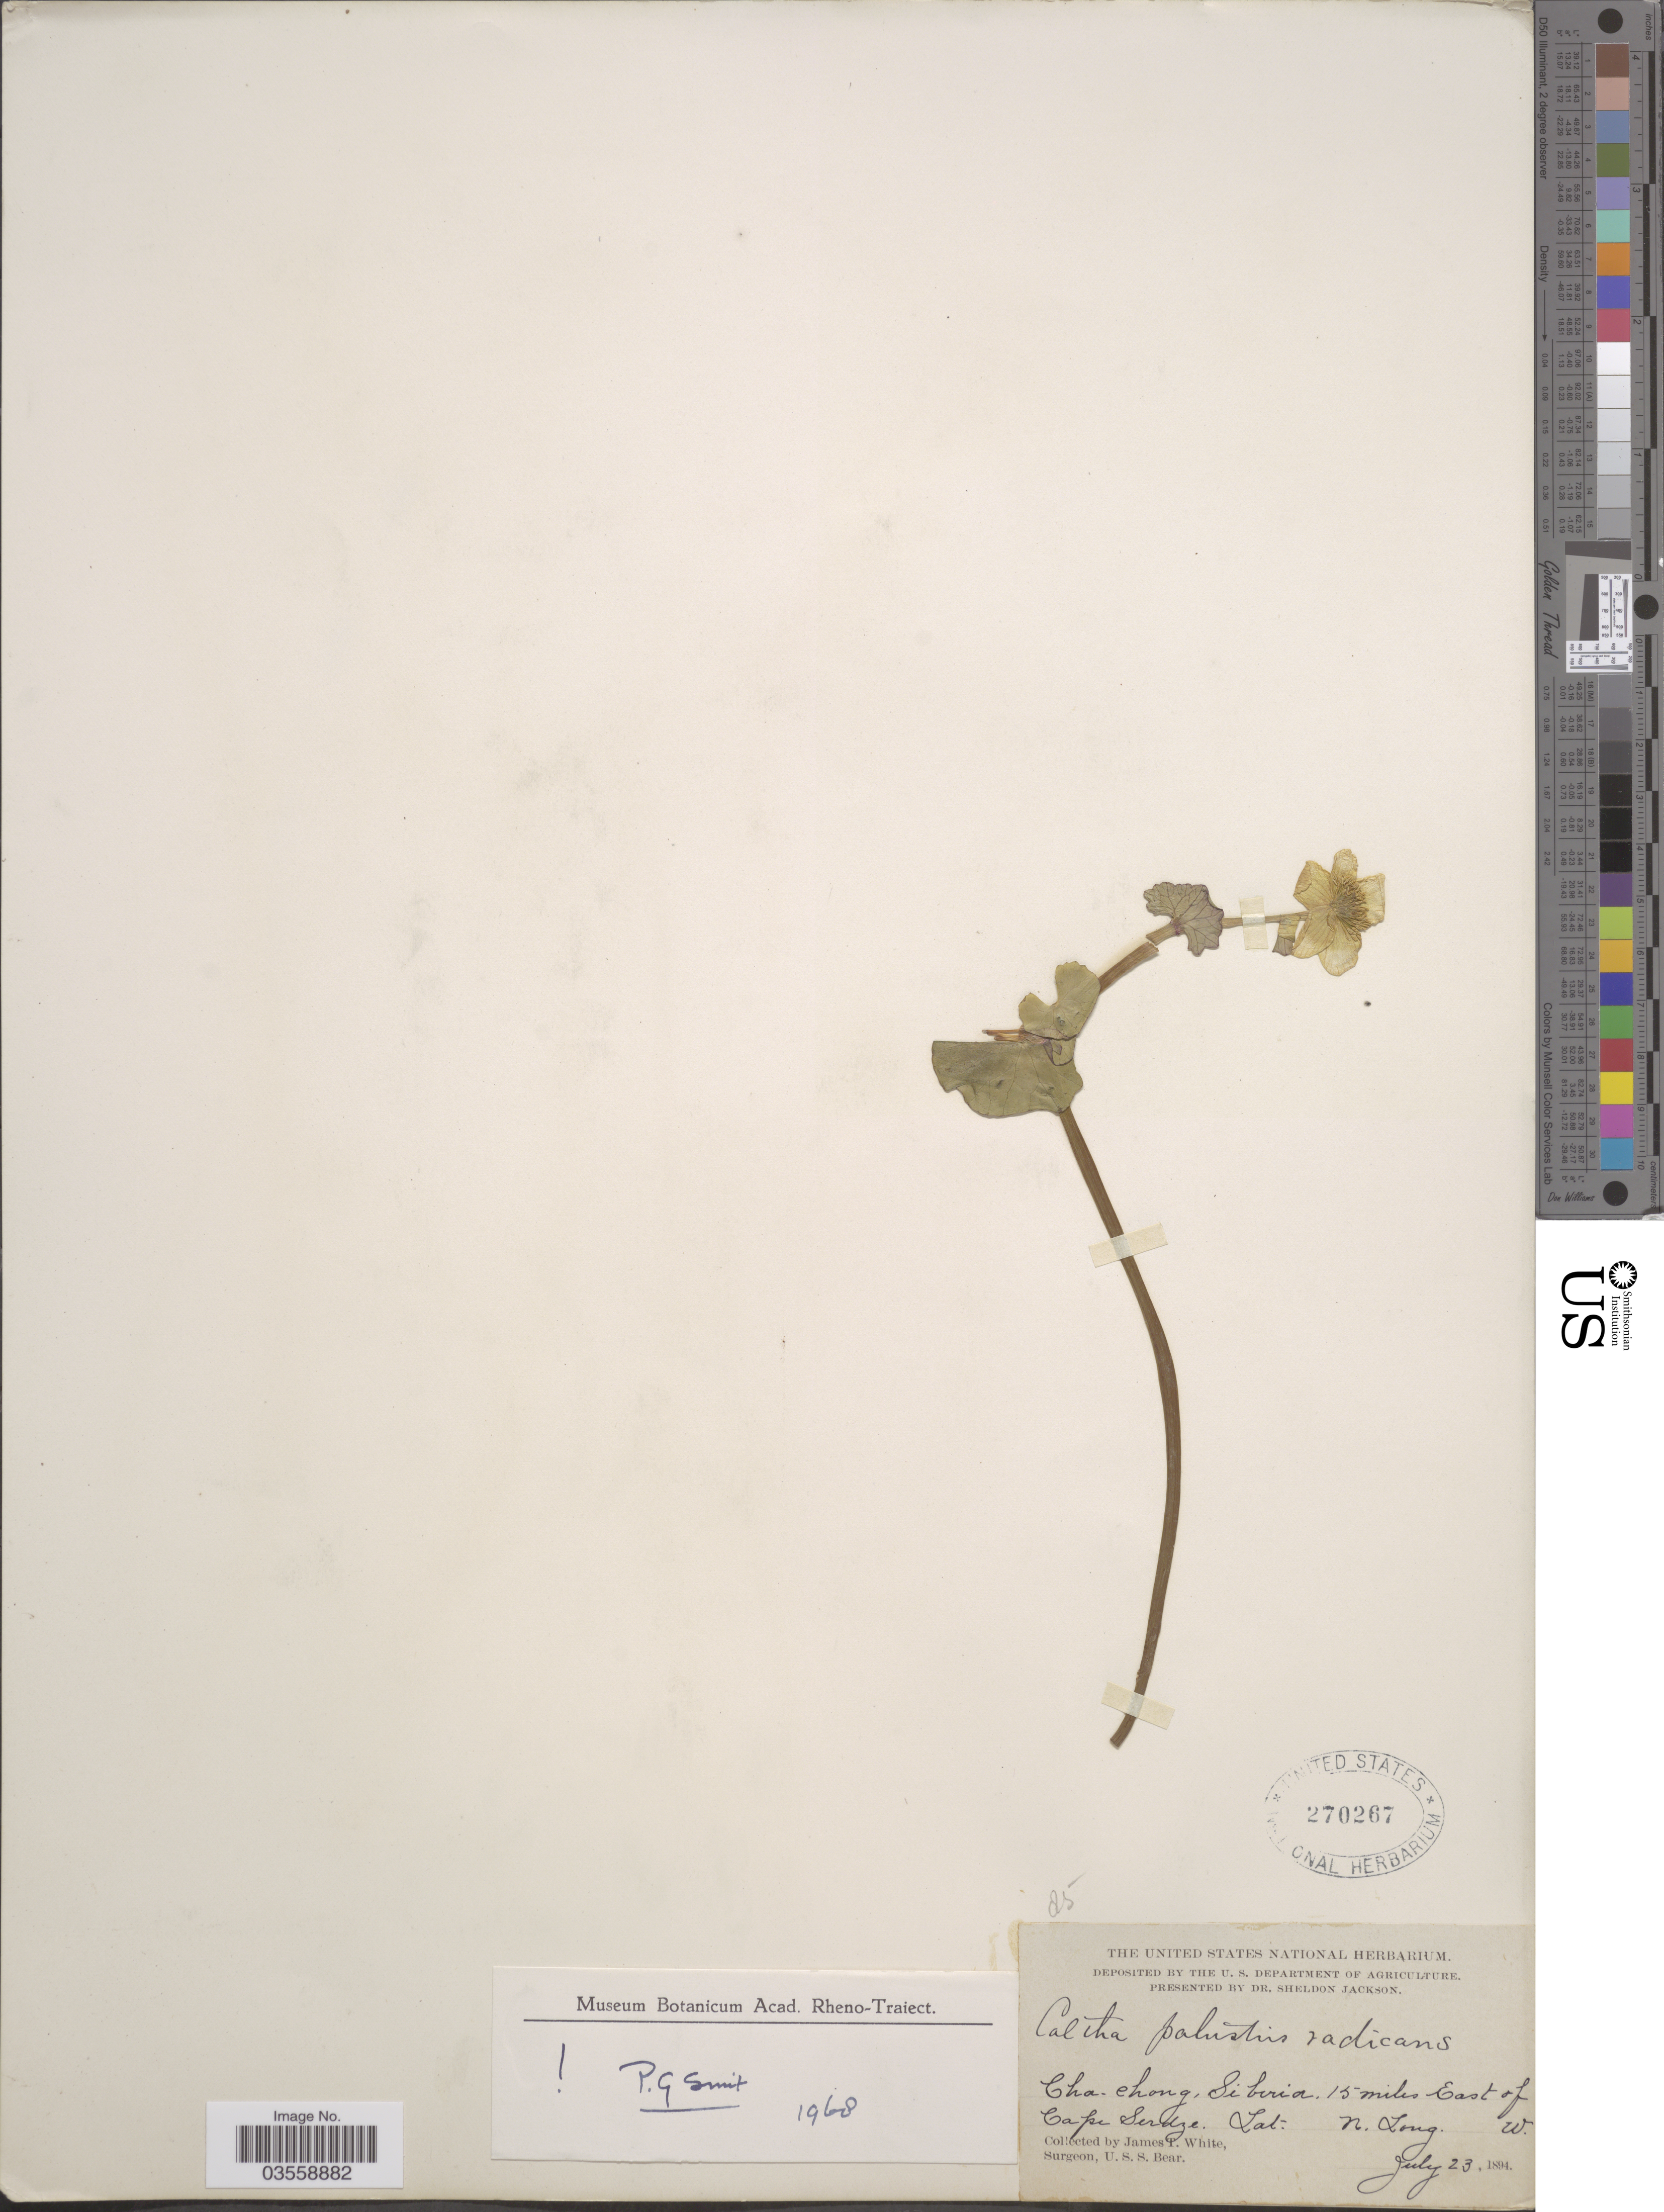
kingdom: Plantae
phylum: Tracheophyta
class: Magnoliopsida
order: Ranunculales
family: Ranunculaceae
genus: Caltha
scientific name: Caltha palustris var. radicans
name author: (T.F. Forst) Beck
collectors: J. T. White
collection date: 1894-07-23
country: Russian Federation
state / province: Chukotka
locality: Cha-chong, Siberia, 15 miles East of Cape Serdze.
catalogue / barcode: US 270267